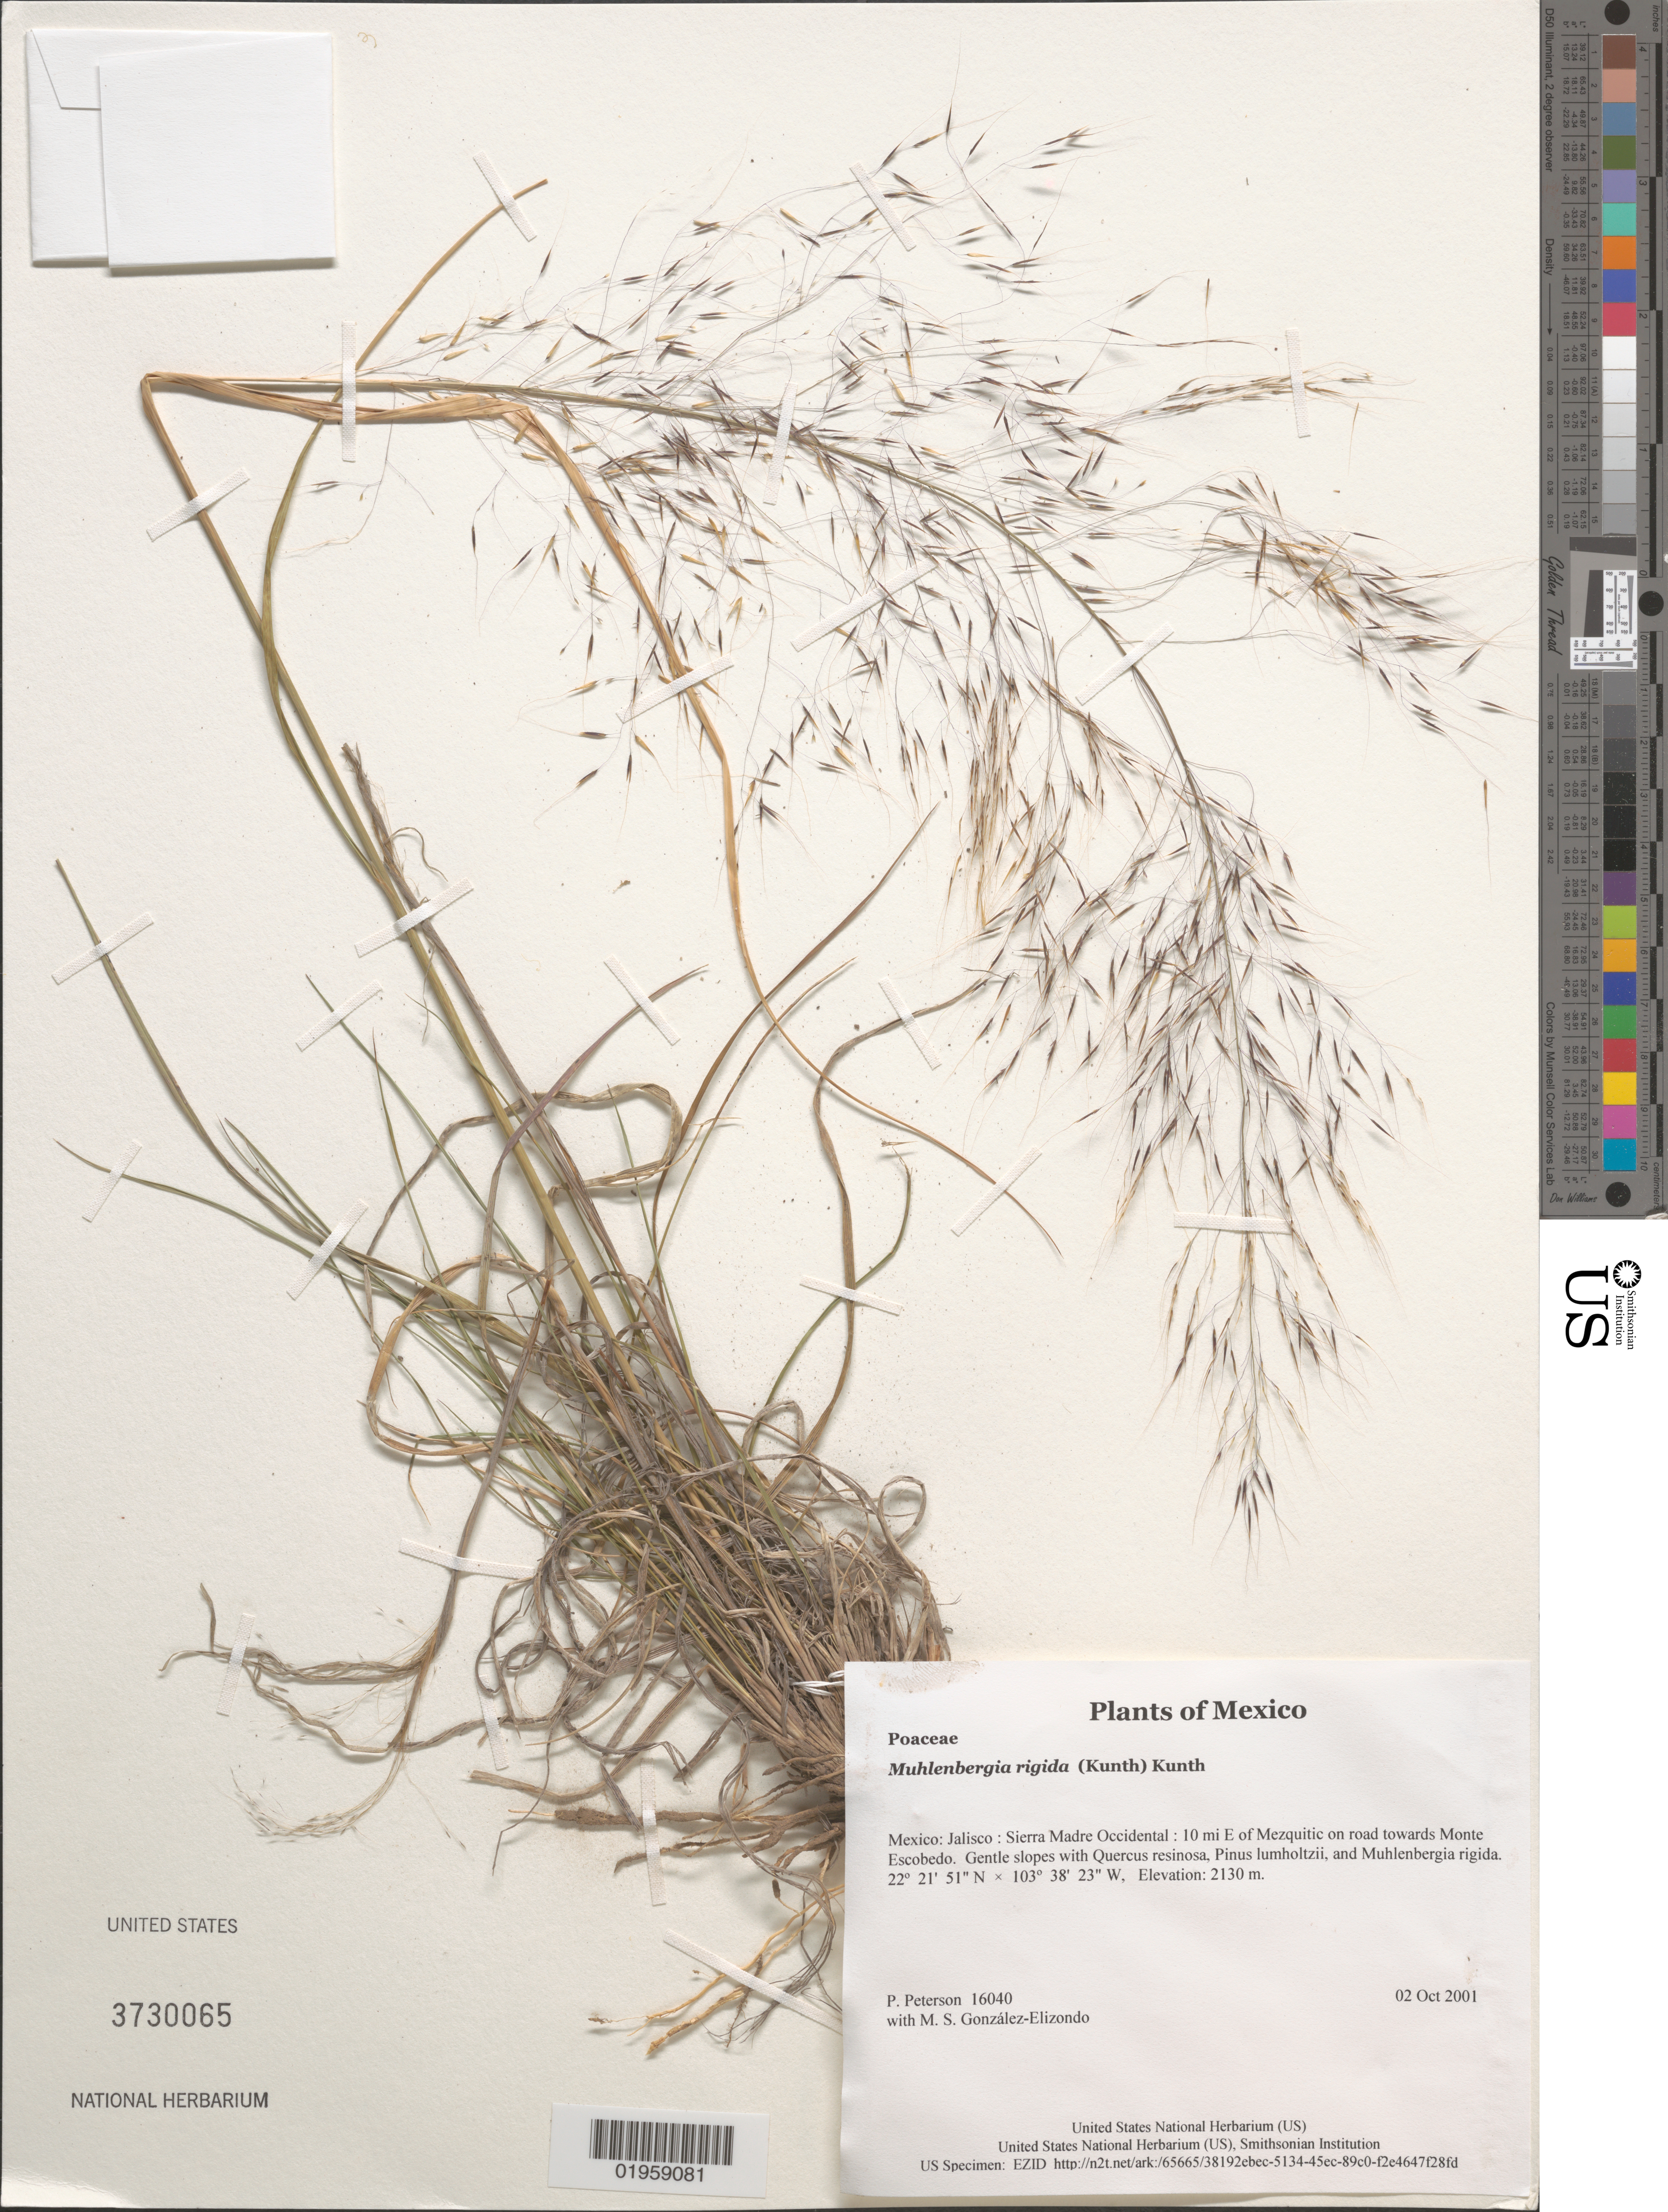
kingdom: Plantae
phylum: Tracheophyta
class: Liliopsida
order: Poales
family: Poaceae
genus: Muhlenbergia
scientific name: Muhlenbergia rigida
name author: (Kunth) Kunth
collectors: P. M. Peterson & M. S. González-Elizondo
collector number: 16040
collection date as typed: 02 Oct 2001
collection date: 2001-10-02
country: Mexico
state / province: Jalisco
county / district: Sierra Madre Occidental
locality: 10 mi E of Mezquitic on road towards Monte Escobedo. Gentle slopes with Quercus resinosa, Pinus lumholtzii, and Muhlenbergia rigida.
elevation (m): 2130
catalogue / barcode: US 3730065